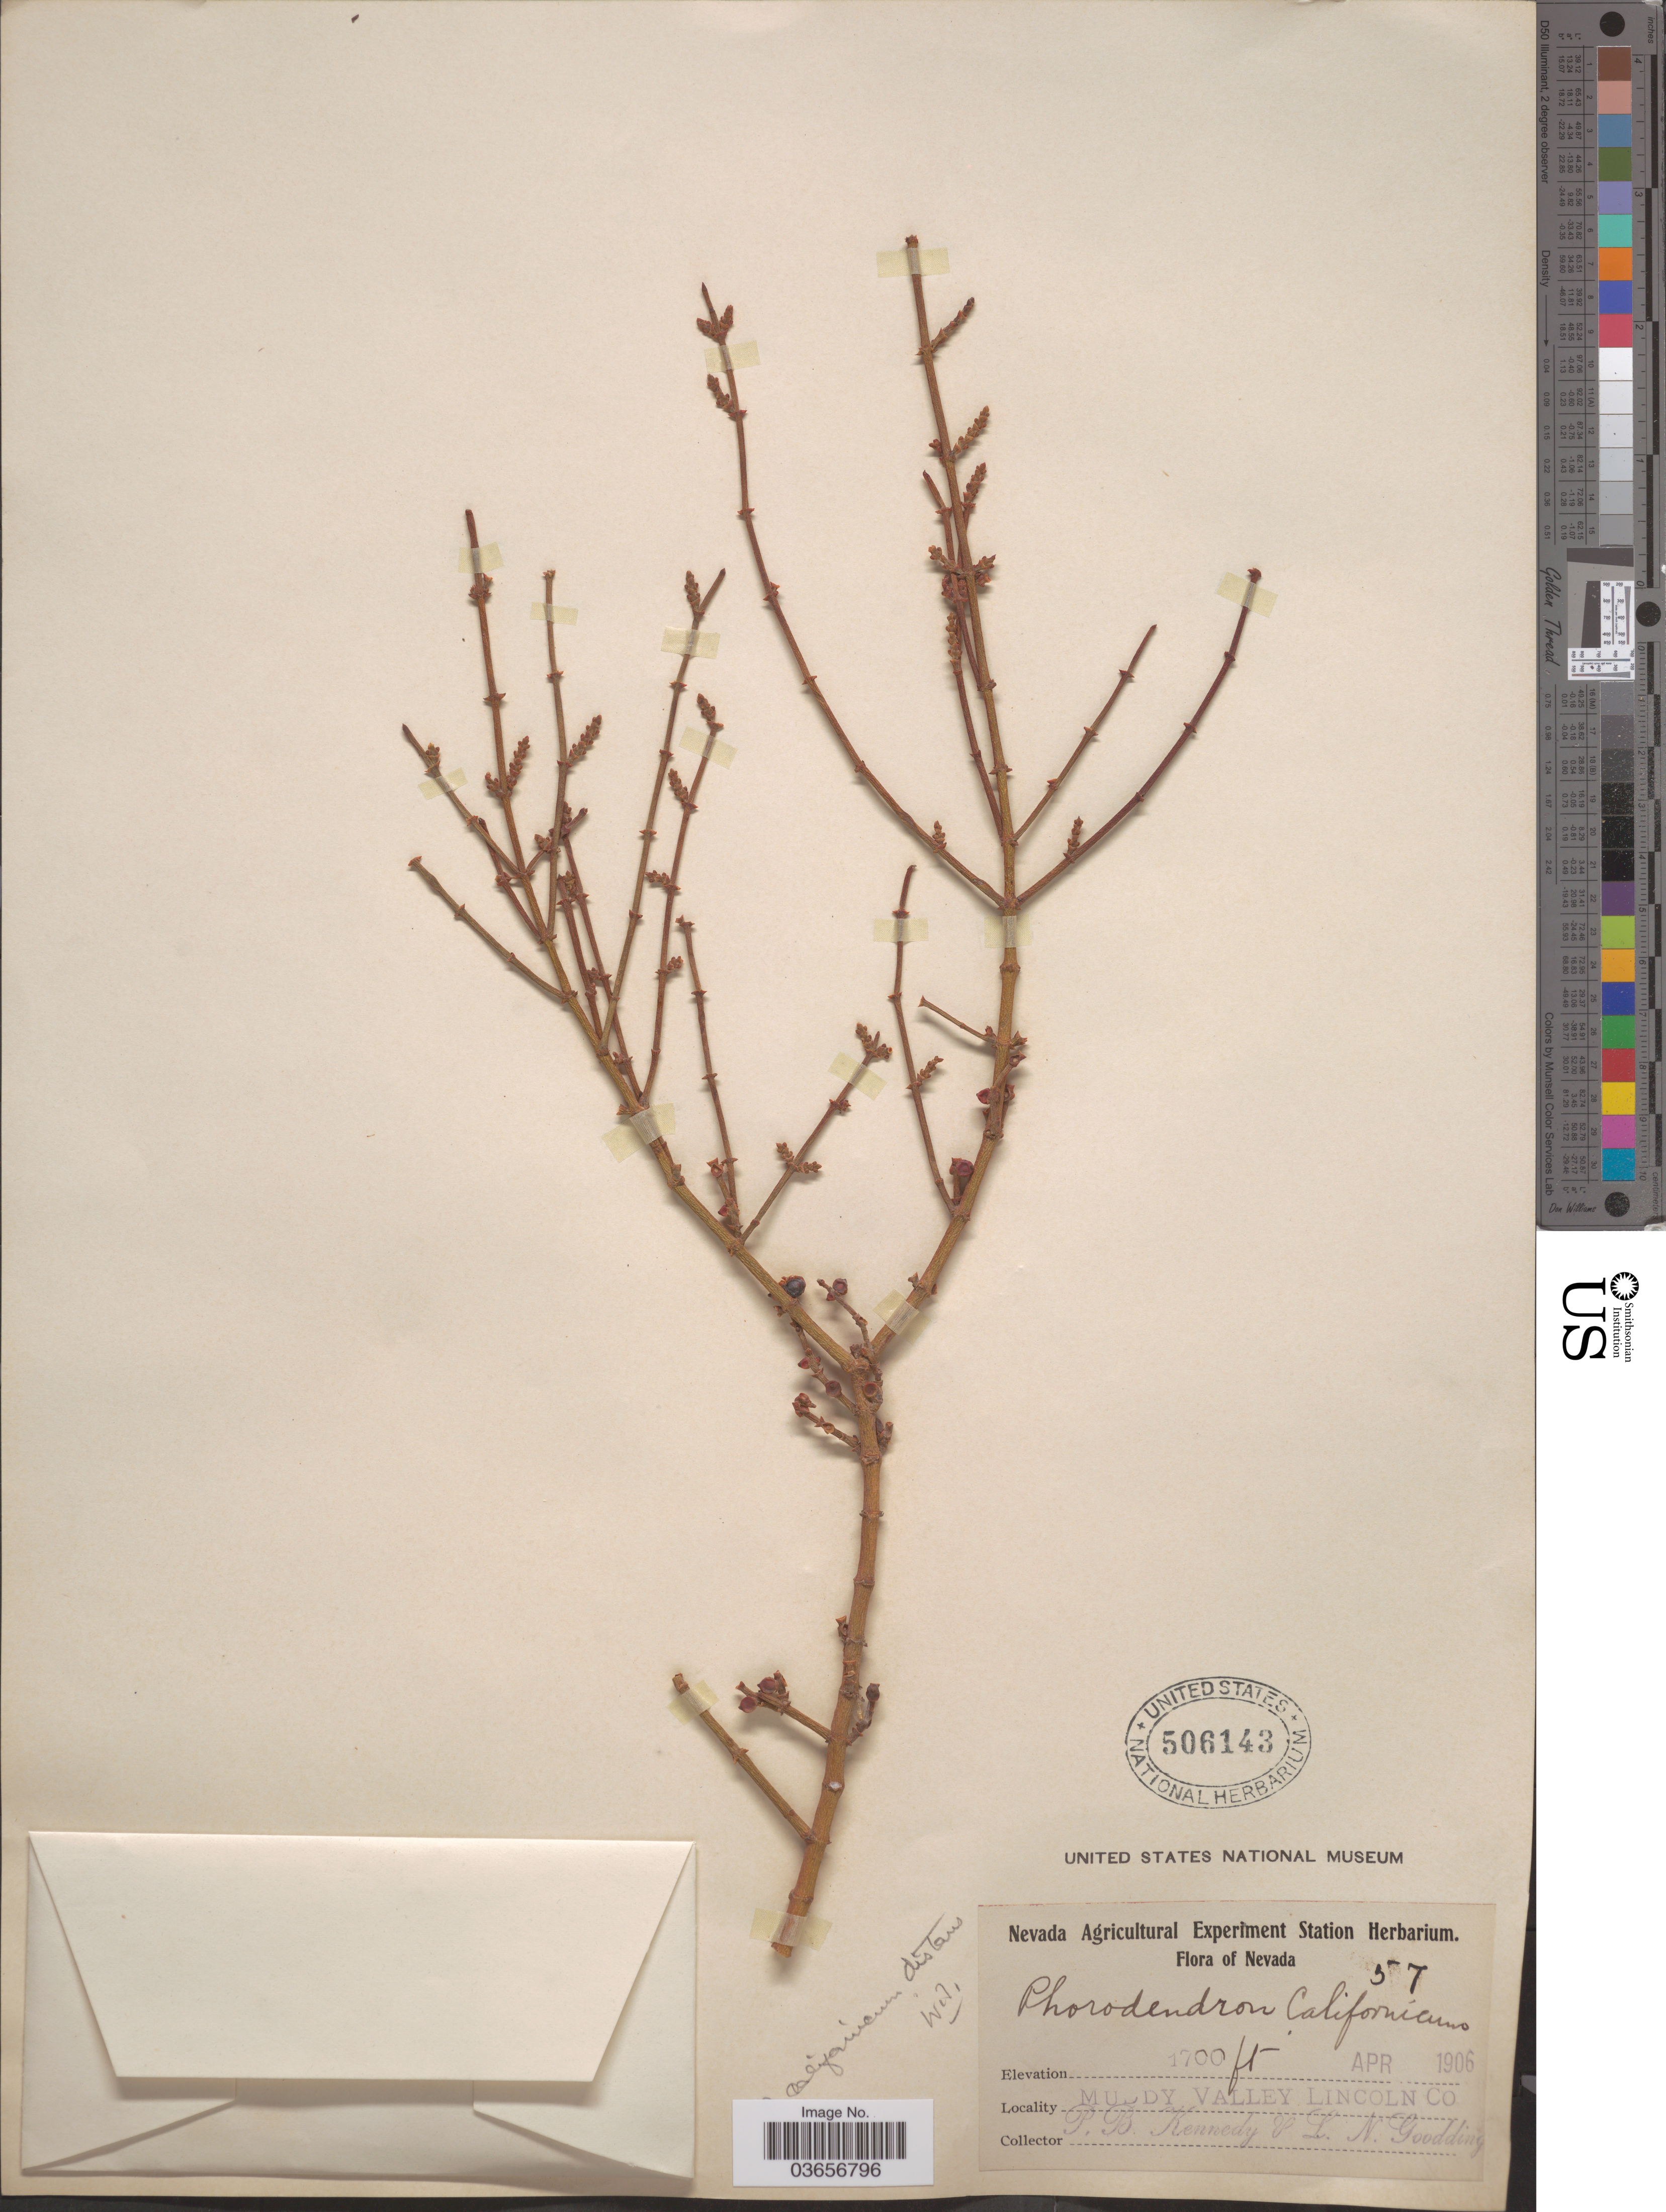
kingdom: Plantae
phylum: Tracheophyta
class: Magnoliopsida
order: Santalales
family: Viscaceae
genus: Phoradendron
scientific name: Phoradendron californicum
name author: Nutt.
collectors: P. B. Kennedy & L. N. Goodding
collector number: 57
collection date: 1906-04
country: United States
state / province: Nevada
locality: Muddy Valley Lincoln Co.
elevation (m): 518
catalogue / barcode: US 506143